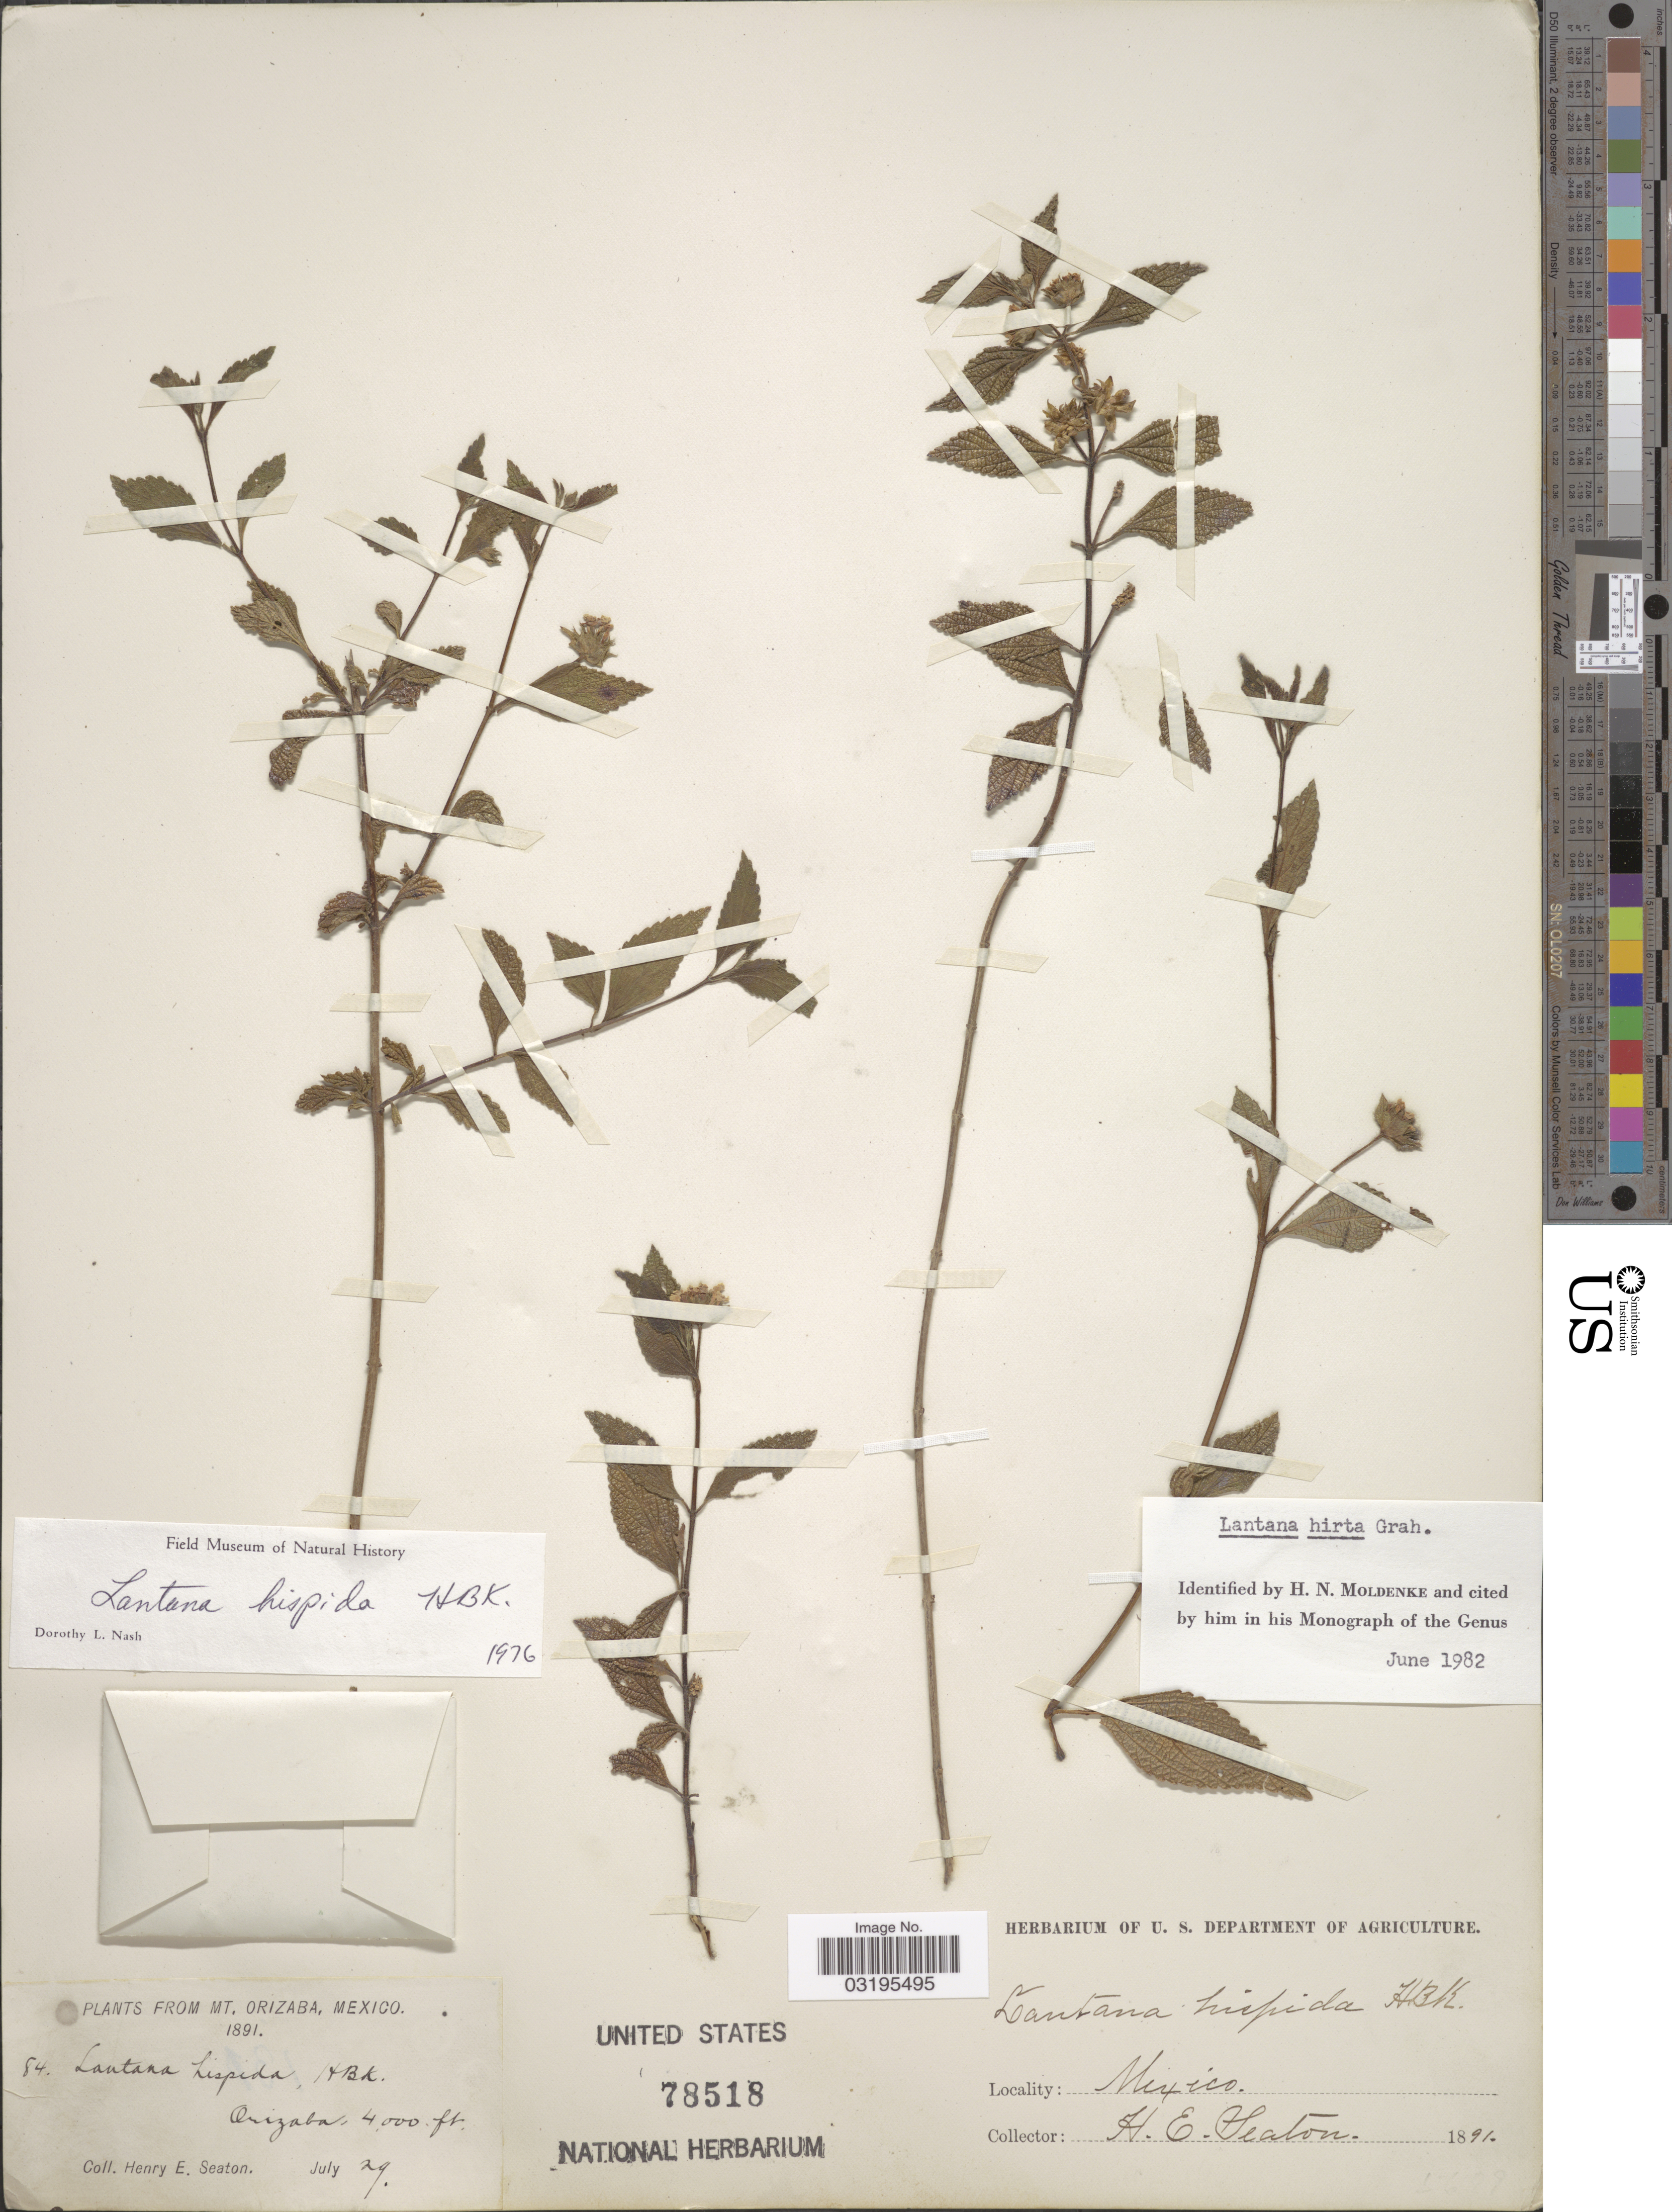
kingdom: Plantae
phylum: Tracheophyta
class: Magnoliopsida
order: Lamiales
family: Verbenaceae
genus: Lantana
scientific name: Lantana hirta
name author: Graham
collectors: H. E. Seaton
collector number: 84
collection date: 1891-07-29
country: Mexico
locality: Mt. Orizaba. Orizaba.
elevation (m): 1219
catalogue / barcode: US 78518